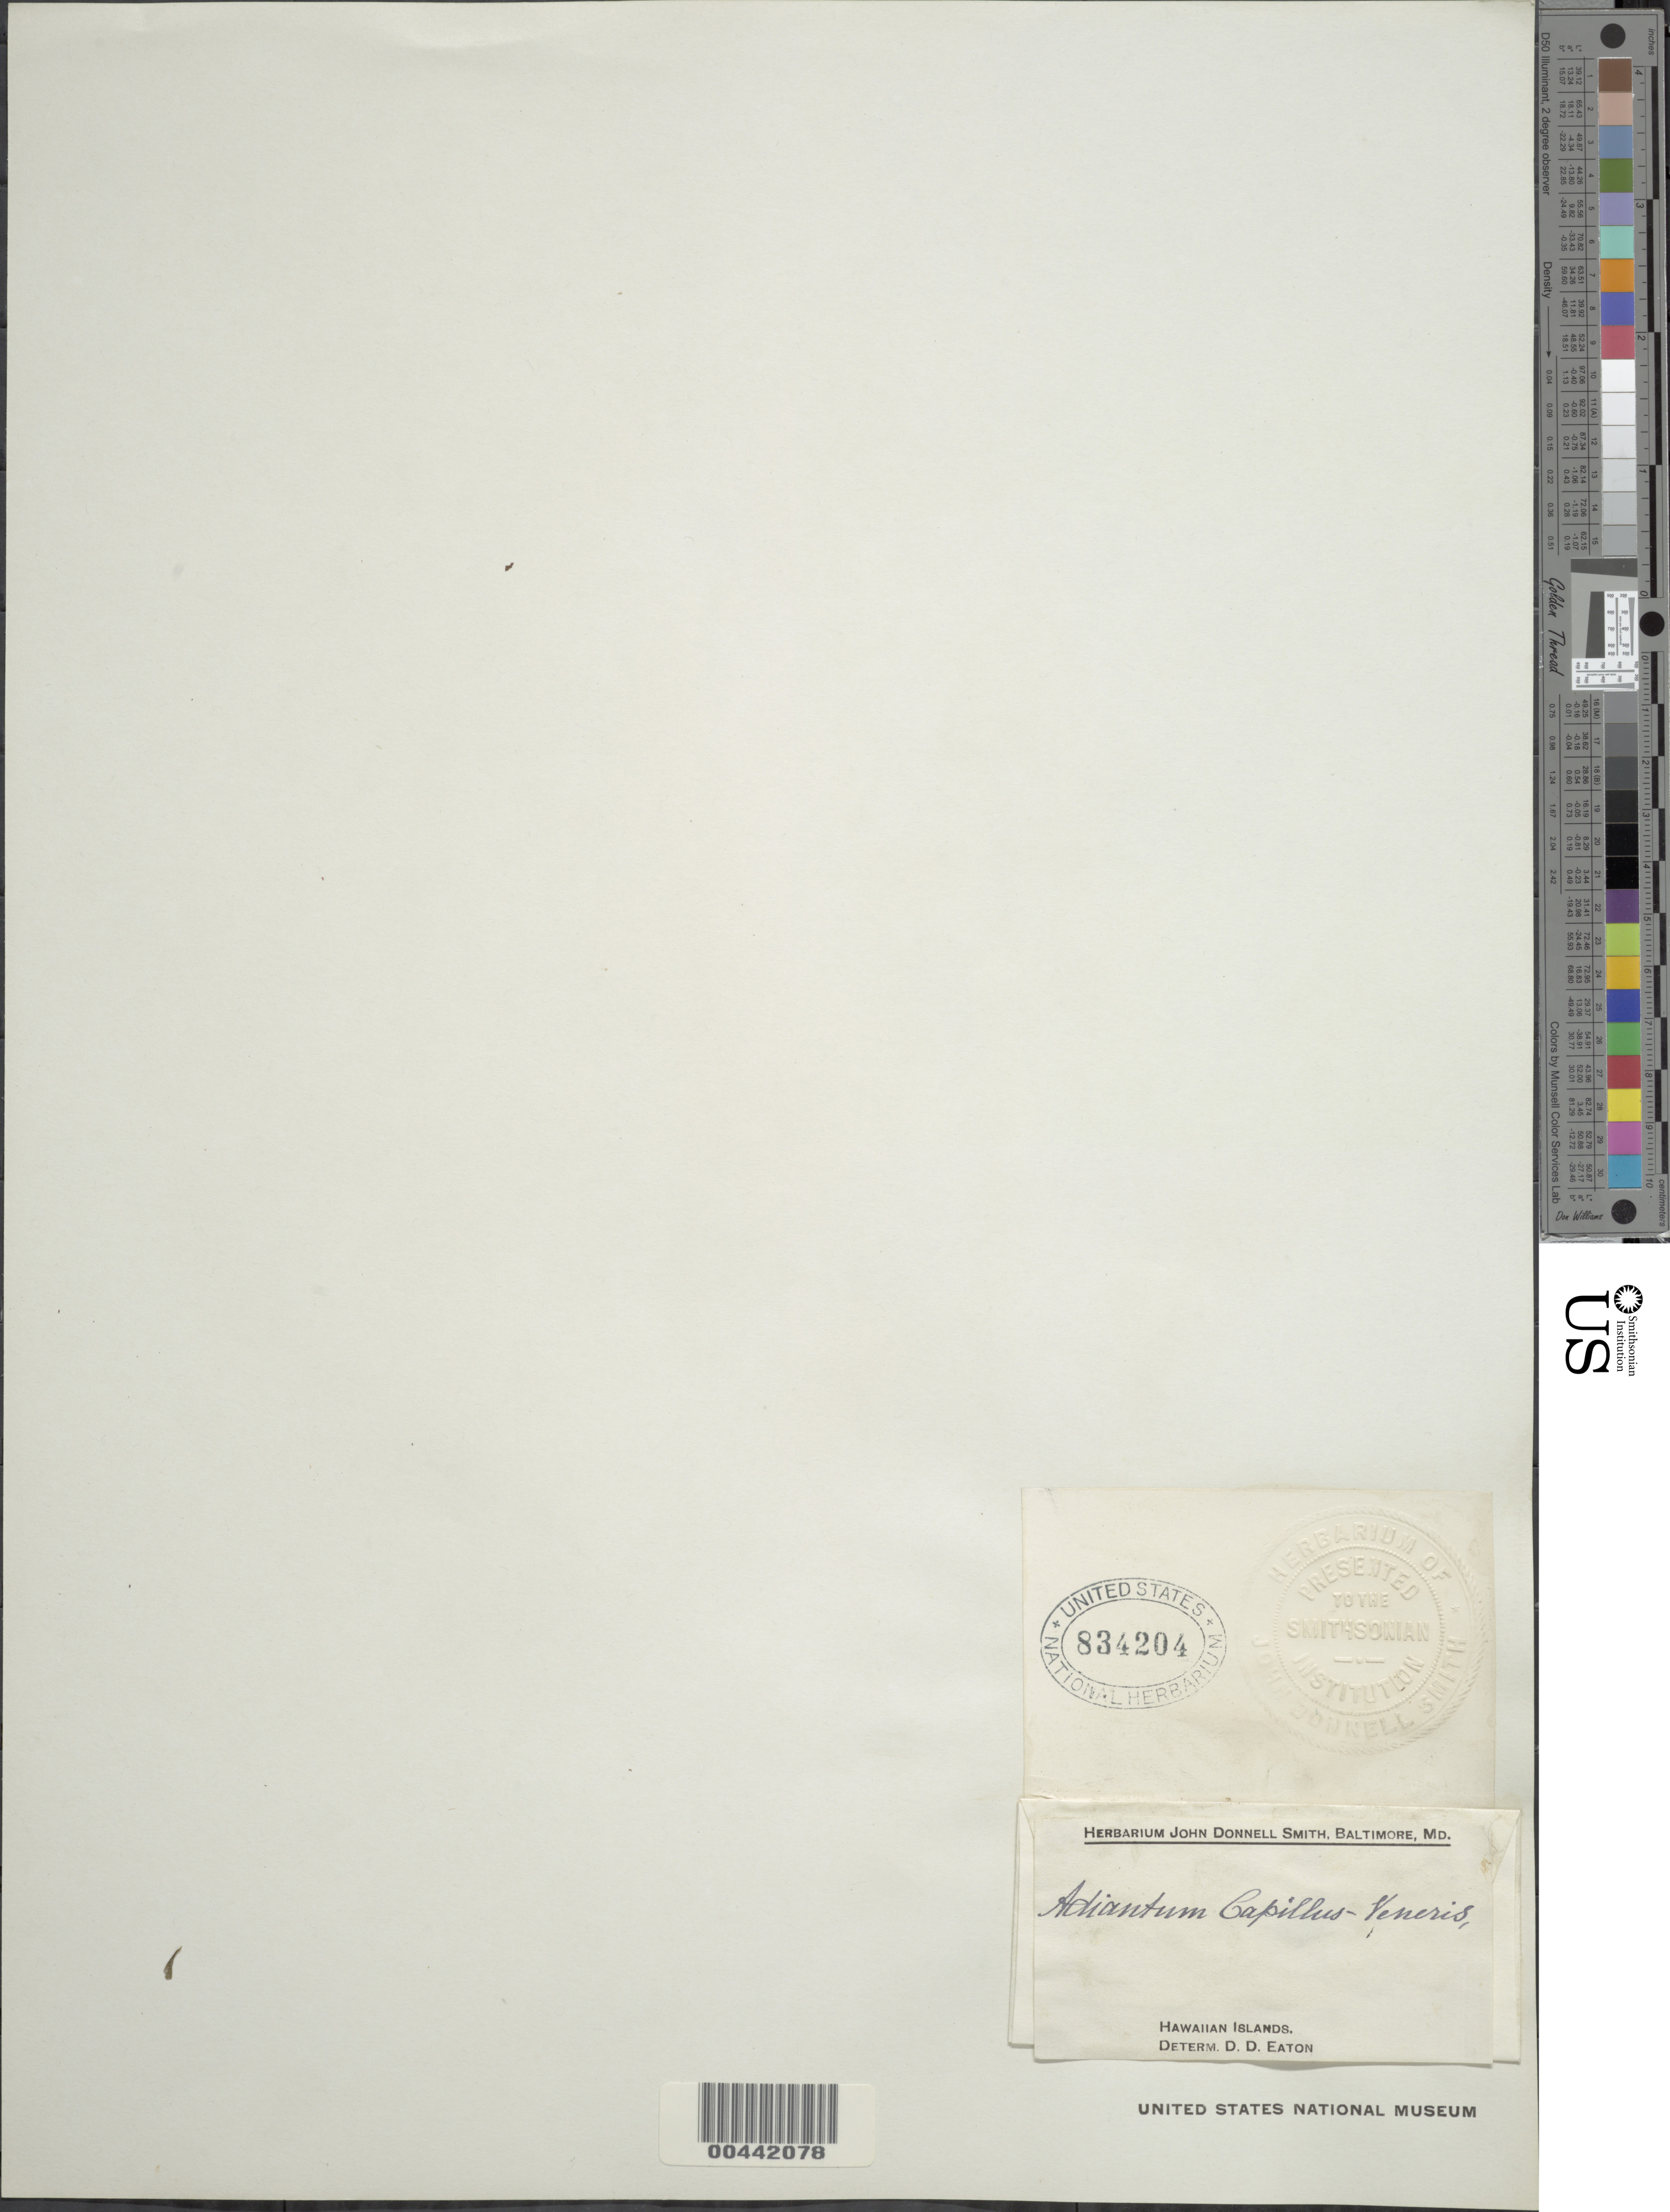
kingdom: Plantae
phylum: Tracheophyta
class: Polypodiopsida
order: Polypodiales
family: Pteridaceae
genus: Adiantum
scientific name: Adiantum capillus-veneris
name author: L.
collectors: J. Donnell Smith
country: United States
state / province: Hawaii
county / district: Hawaii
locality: Hawaiian Islands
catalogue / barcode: US 834204